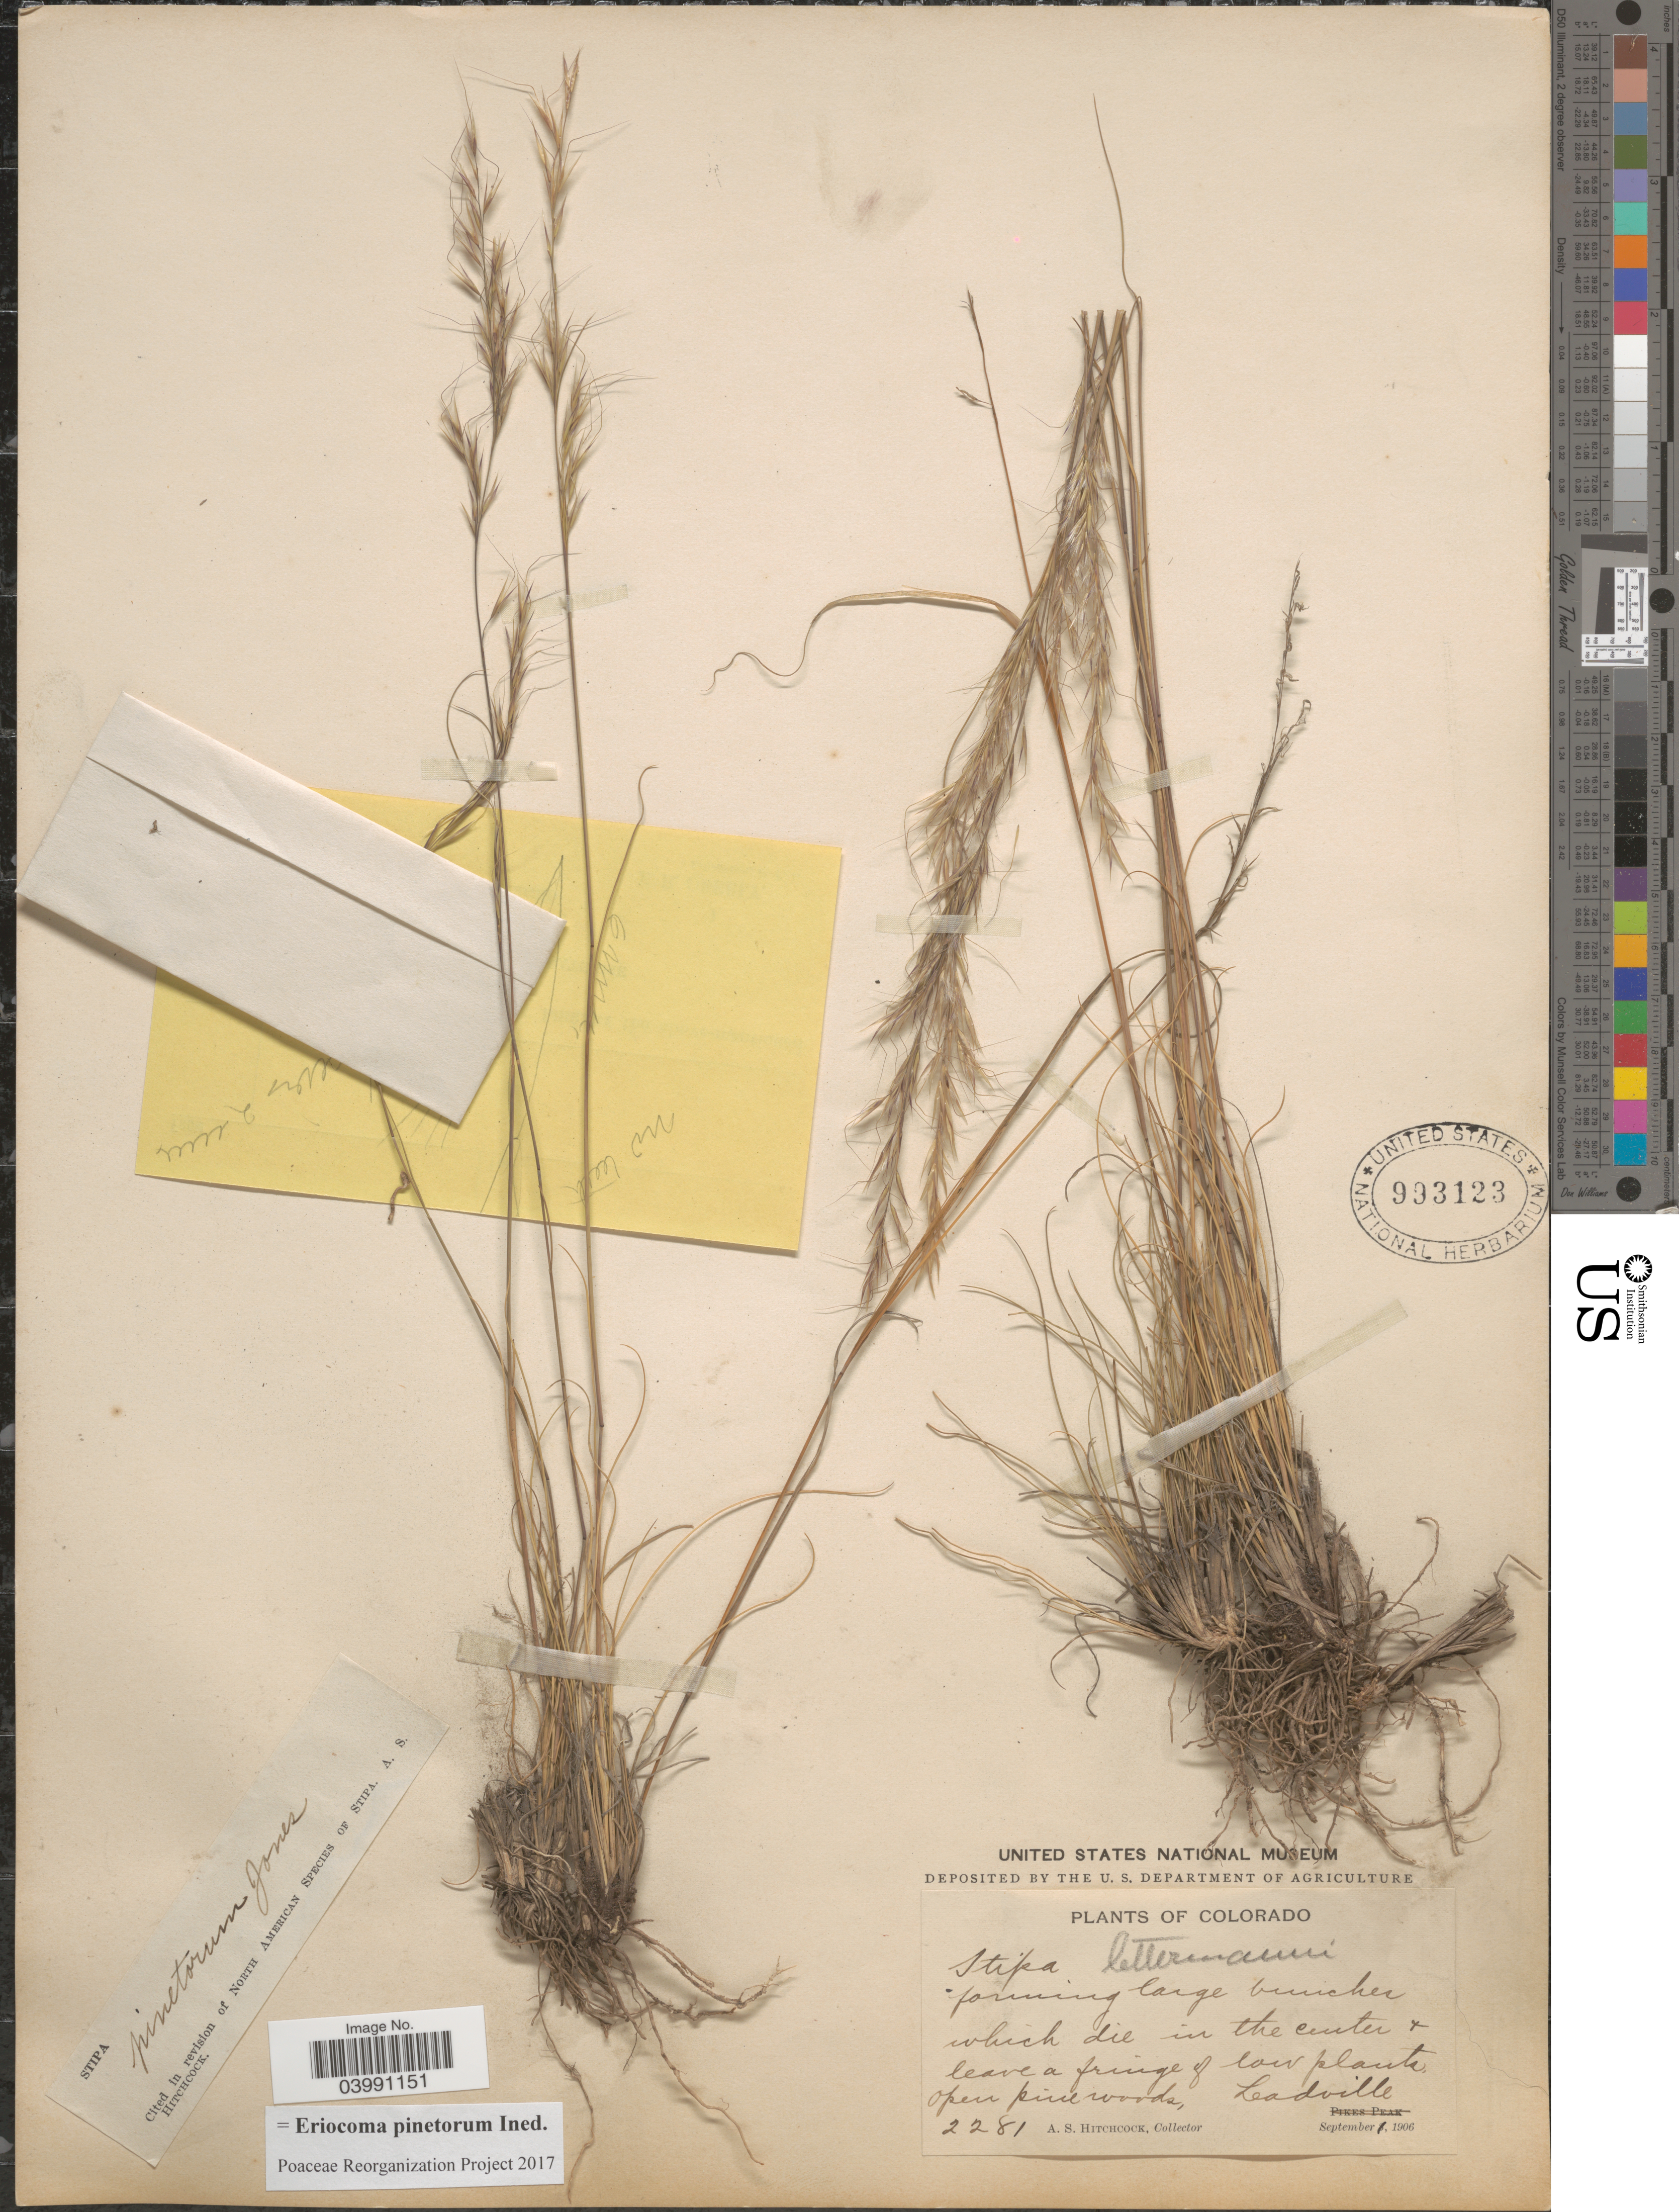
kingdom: Plantae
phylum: Tracheophyta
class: Liliopsida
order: Poales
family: Poaceae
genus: Eriocoma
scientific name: Eriocoma pinetorum ined.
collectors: A. S. Hitchcock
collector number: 2281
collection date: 1906-09-01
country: United States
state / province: Colorado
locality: Leadville.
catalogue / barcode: US 993123